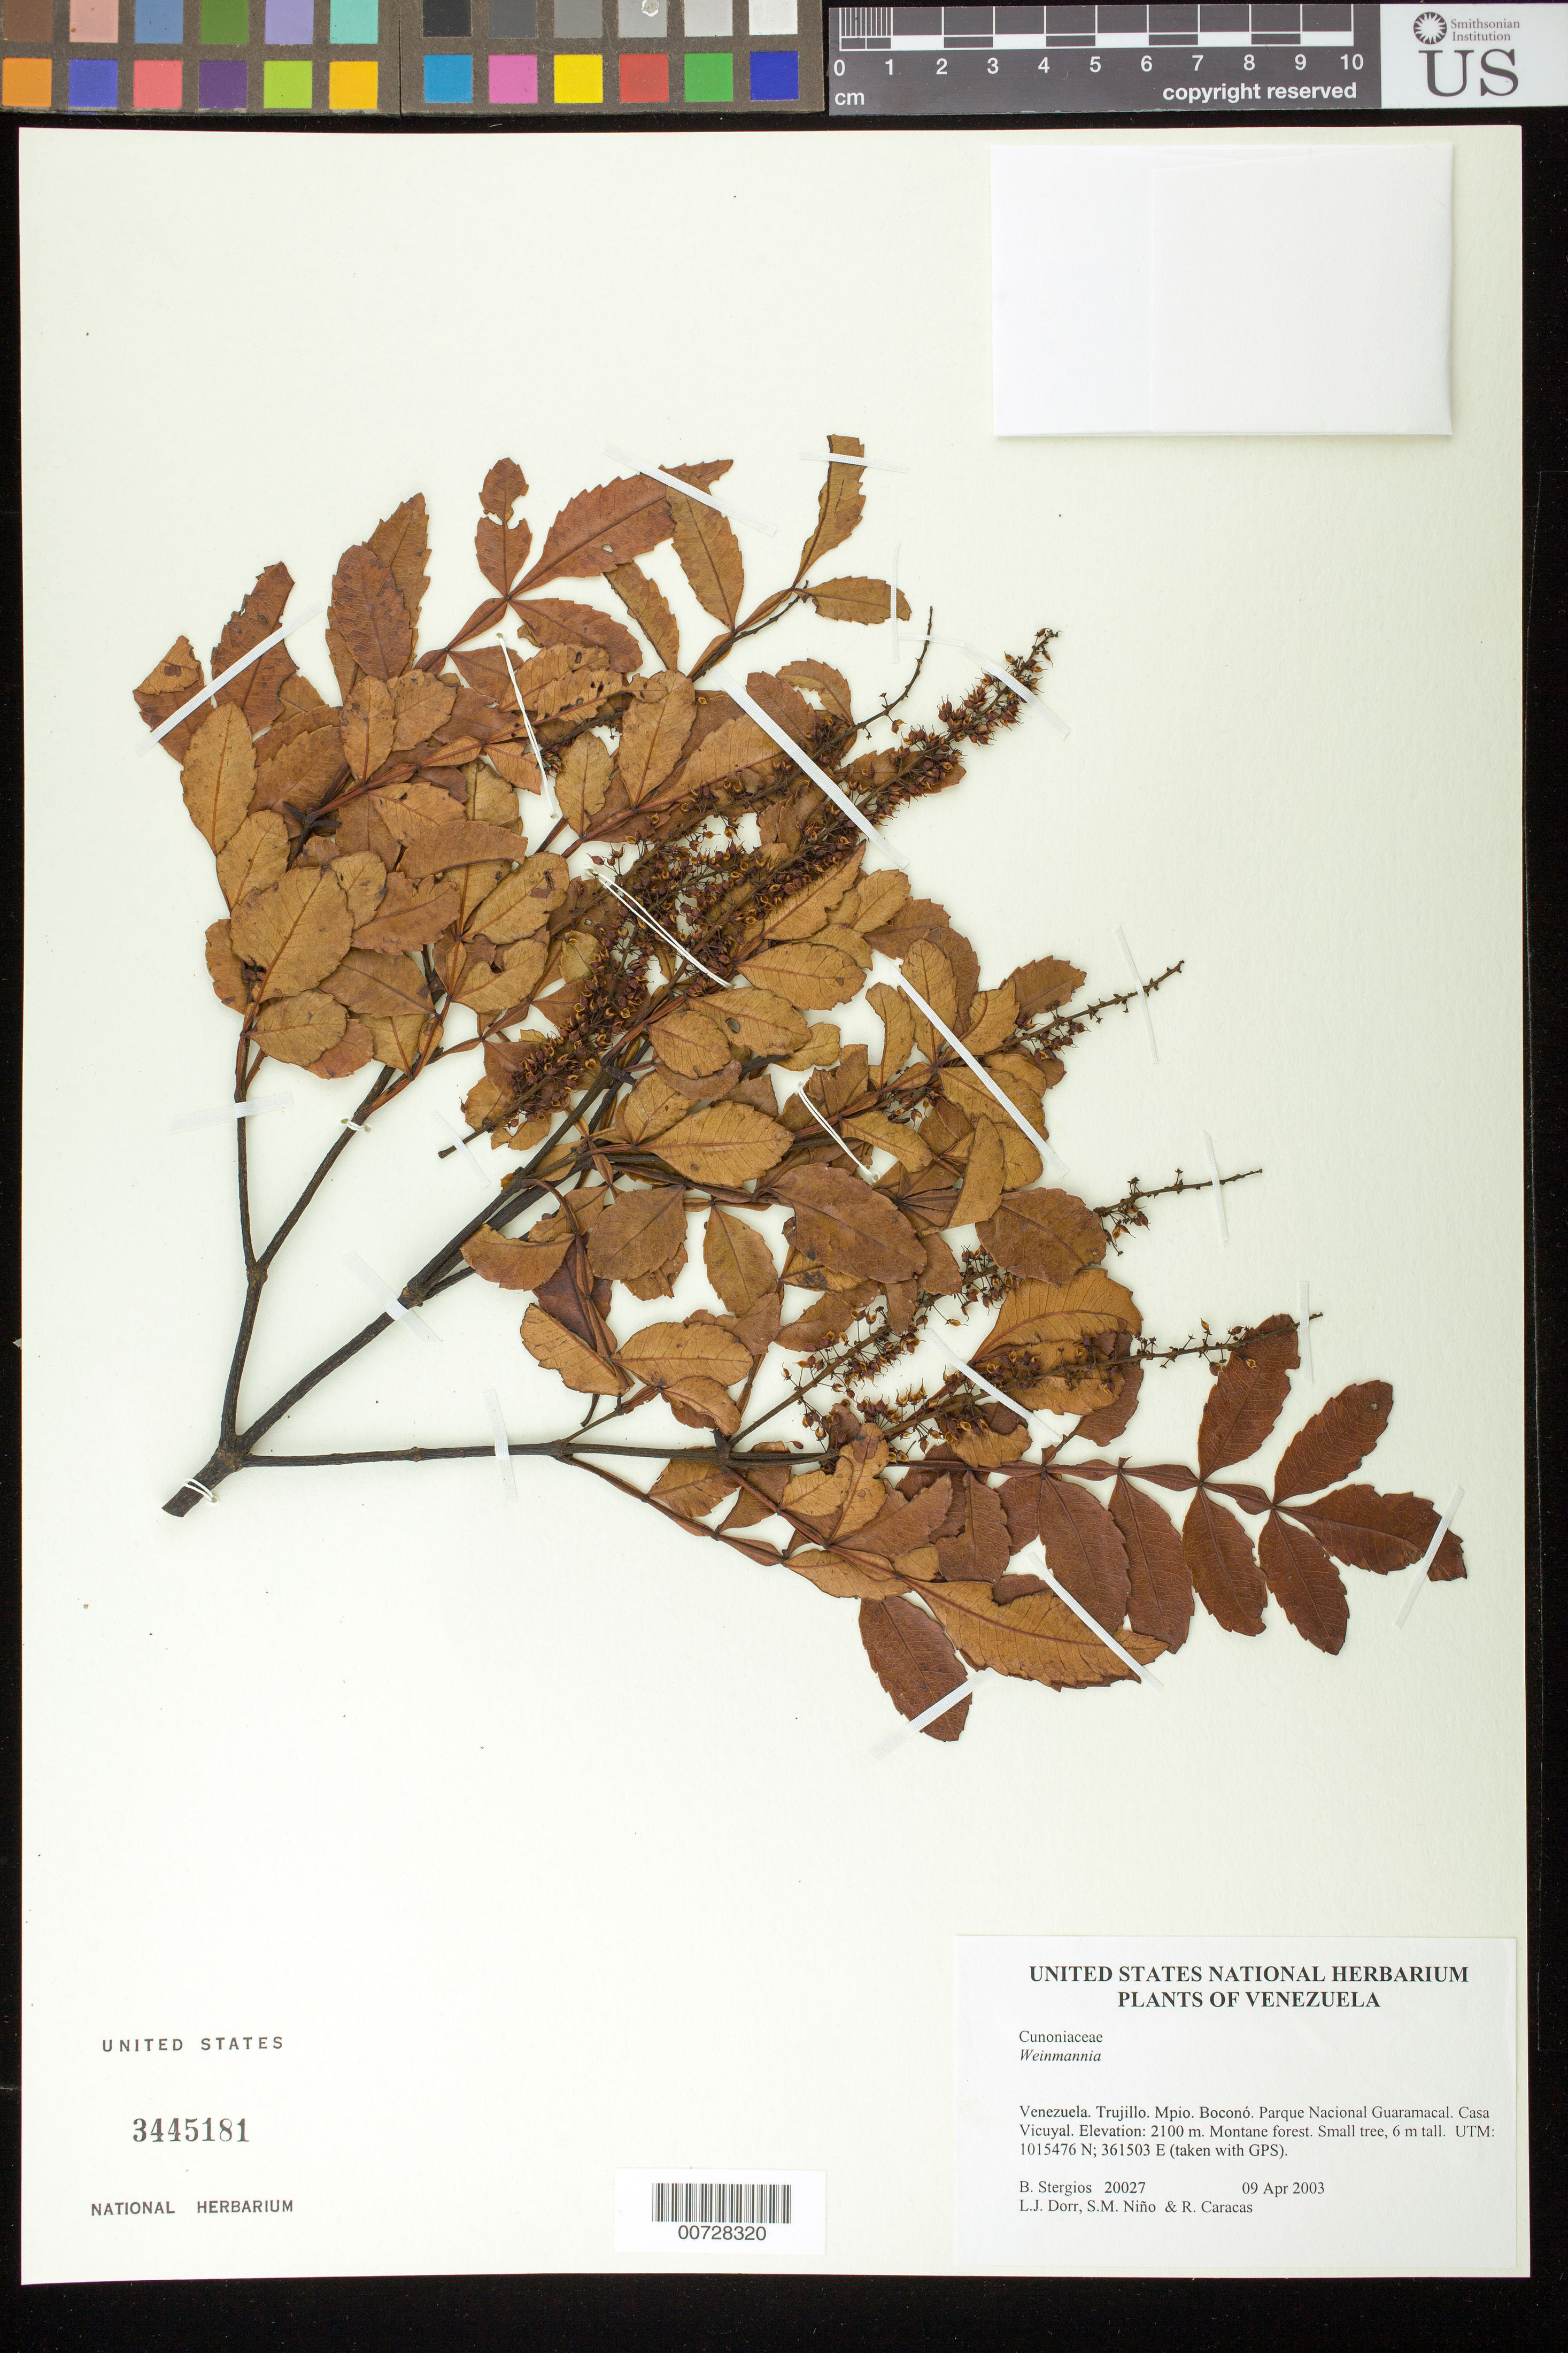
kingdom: Plantae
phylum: Tracheophyta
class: Magnoliopsida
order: Oxalidales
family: Cunoniaceae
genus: Weinmannia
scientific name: Weinmannia sp.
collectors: B. G. Stergios, L. J. Dorr, S. M. Niño & R. Caracas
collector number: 20027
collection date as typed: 09 Apr 2003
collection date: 2003-04-09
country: Venezuela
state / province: Trujillo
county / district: Boconó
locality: Parque Nacional Guaramacal. Casa Vicuyal.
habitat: Montane forest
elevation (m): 2100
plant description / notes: PORT, US, VEN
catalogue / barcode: US 3445181